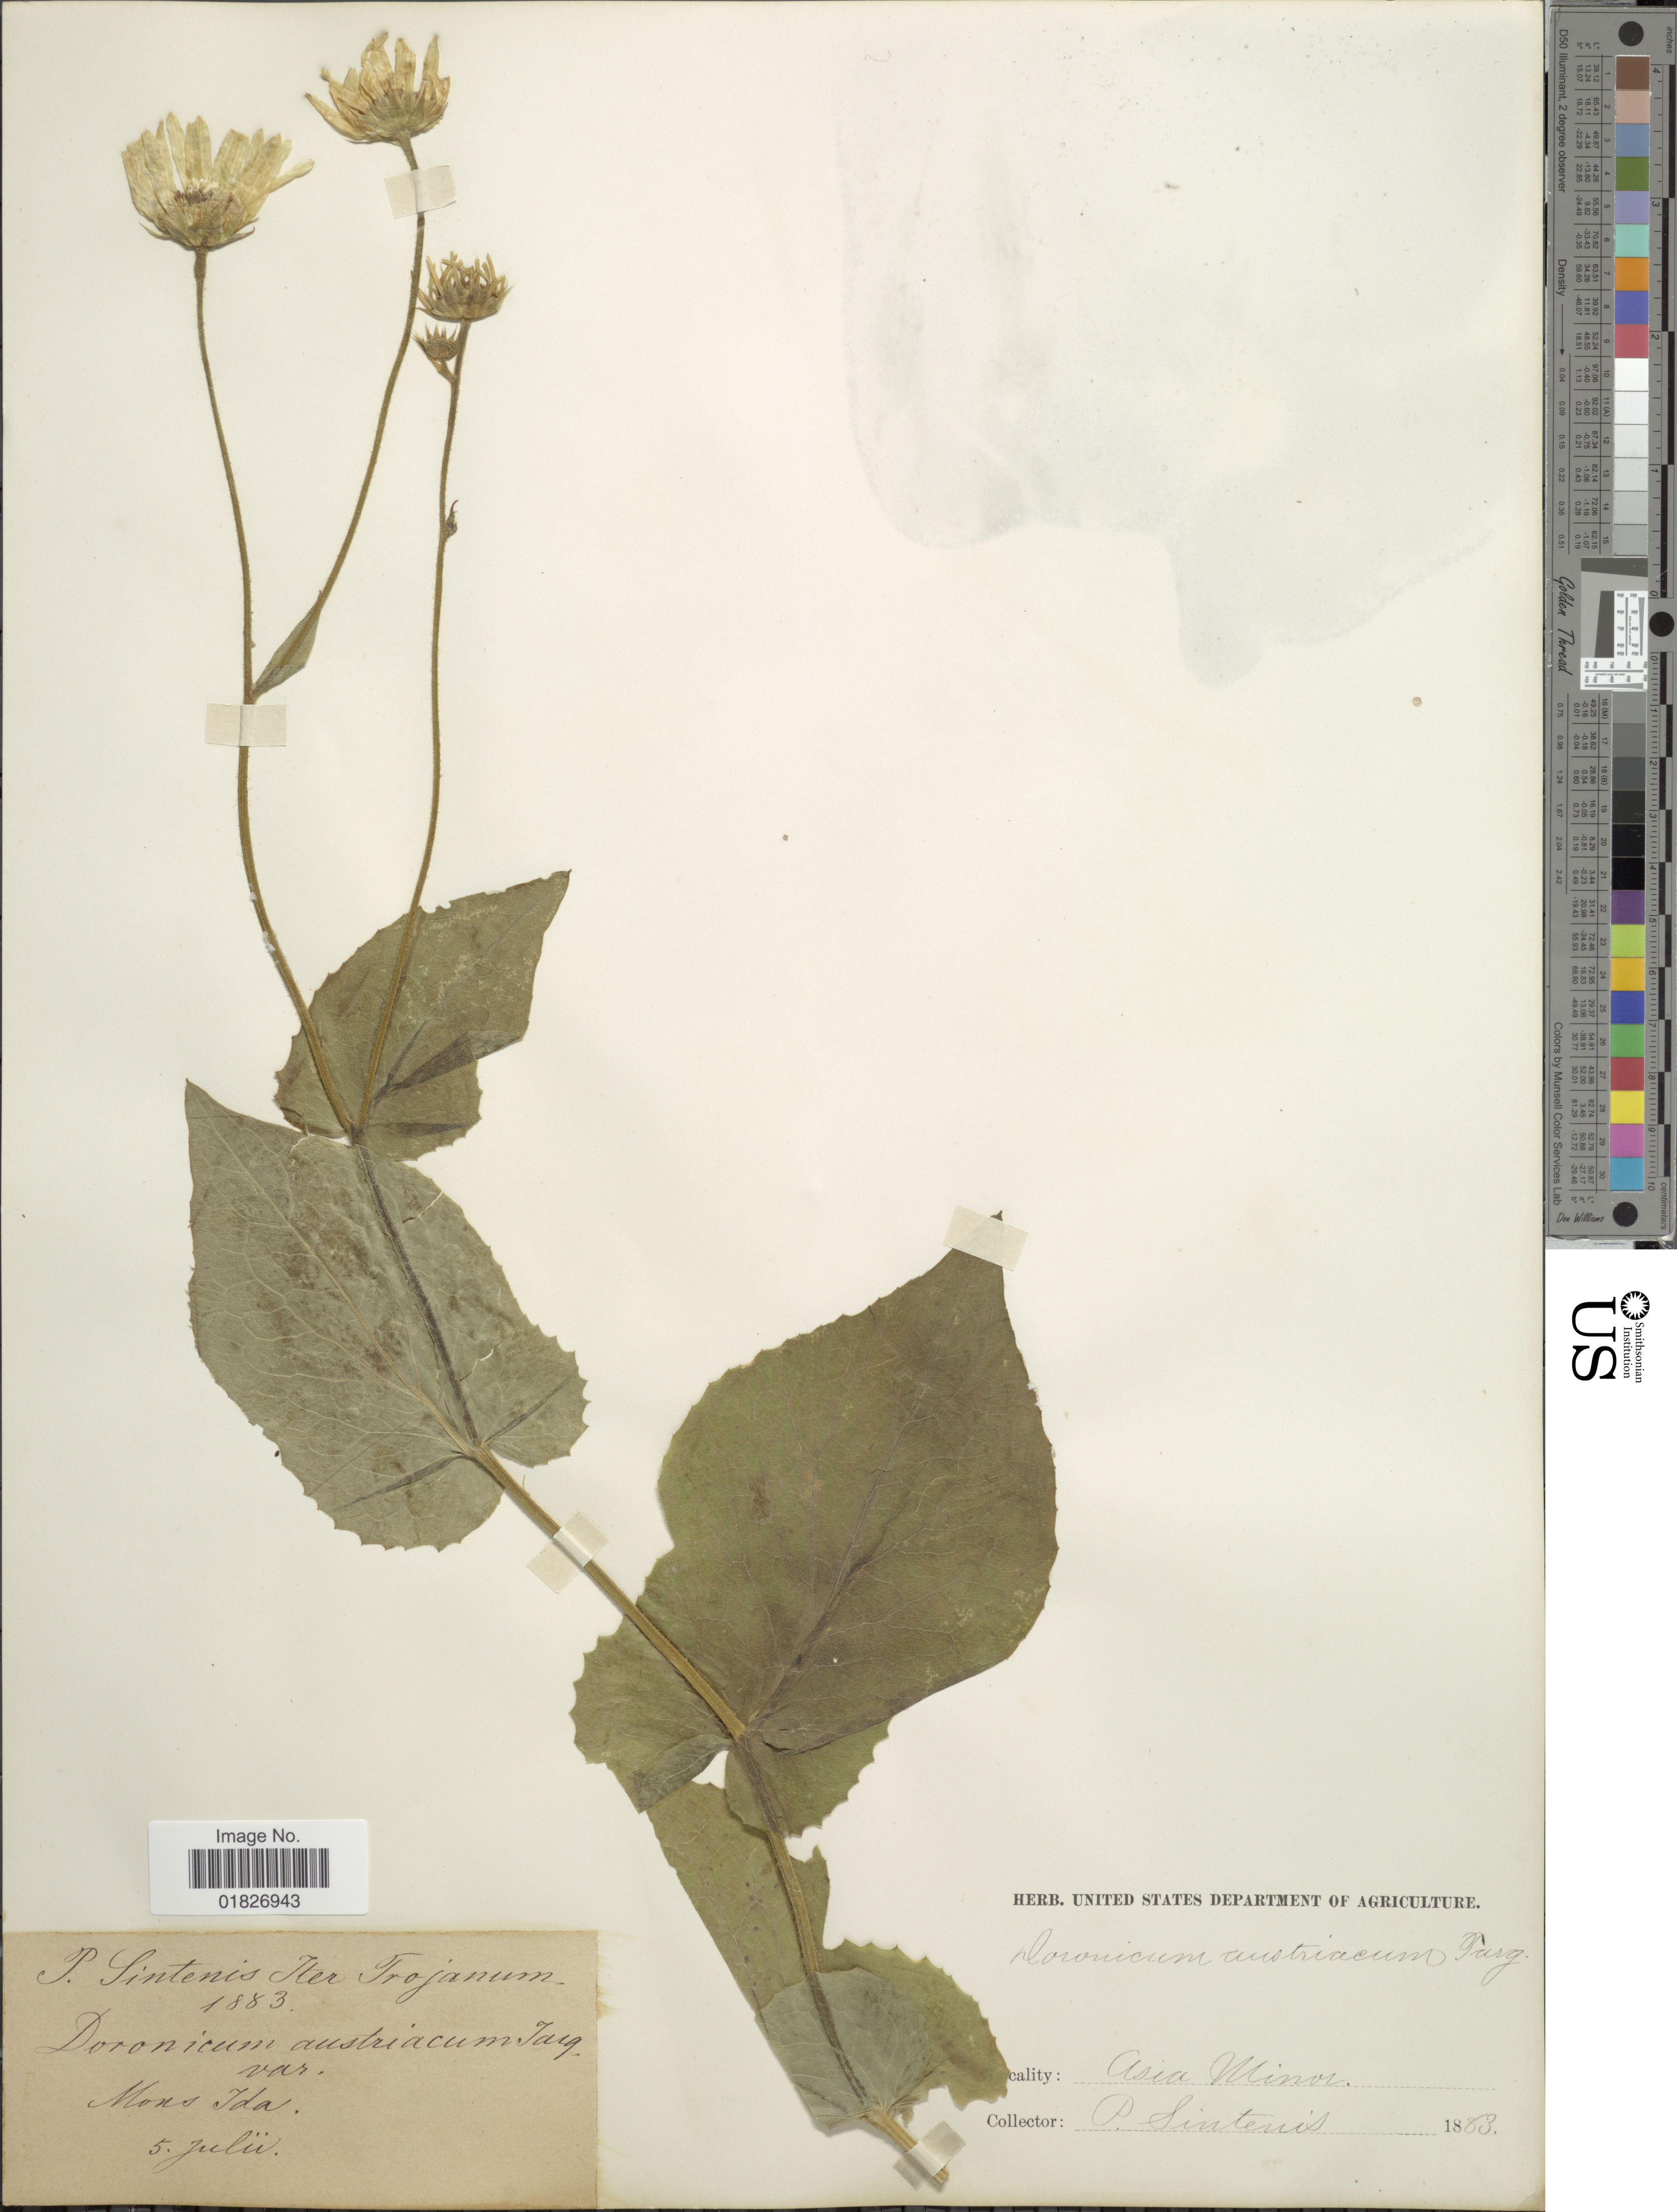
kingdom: Plantae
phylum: Tracheophyta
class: Magnoliopsida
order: Asterales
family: Asteraceae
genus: Doronicum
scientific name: Doronicum austriacum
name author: Jacq.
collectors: P. Sintenis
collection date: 1883-07-05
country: Turkey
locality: Asia Minor, Mons Ida